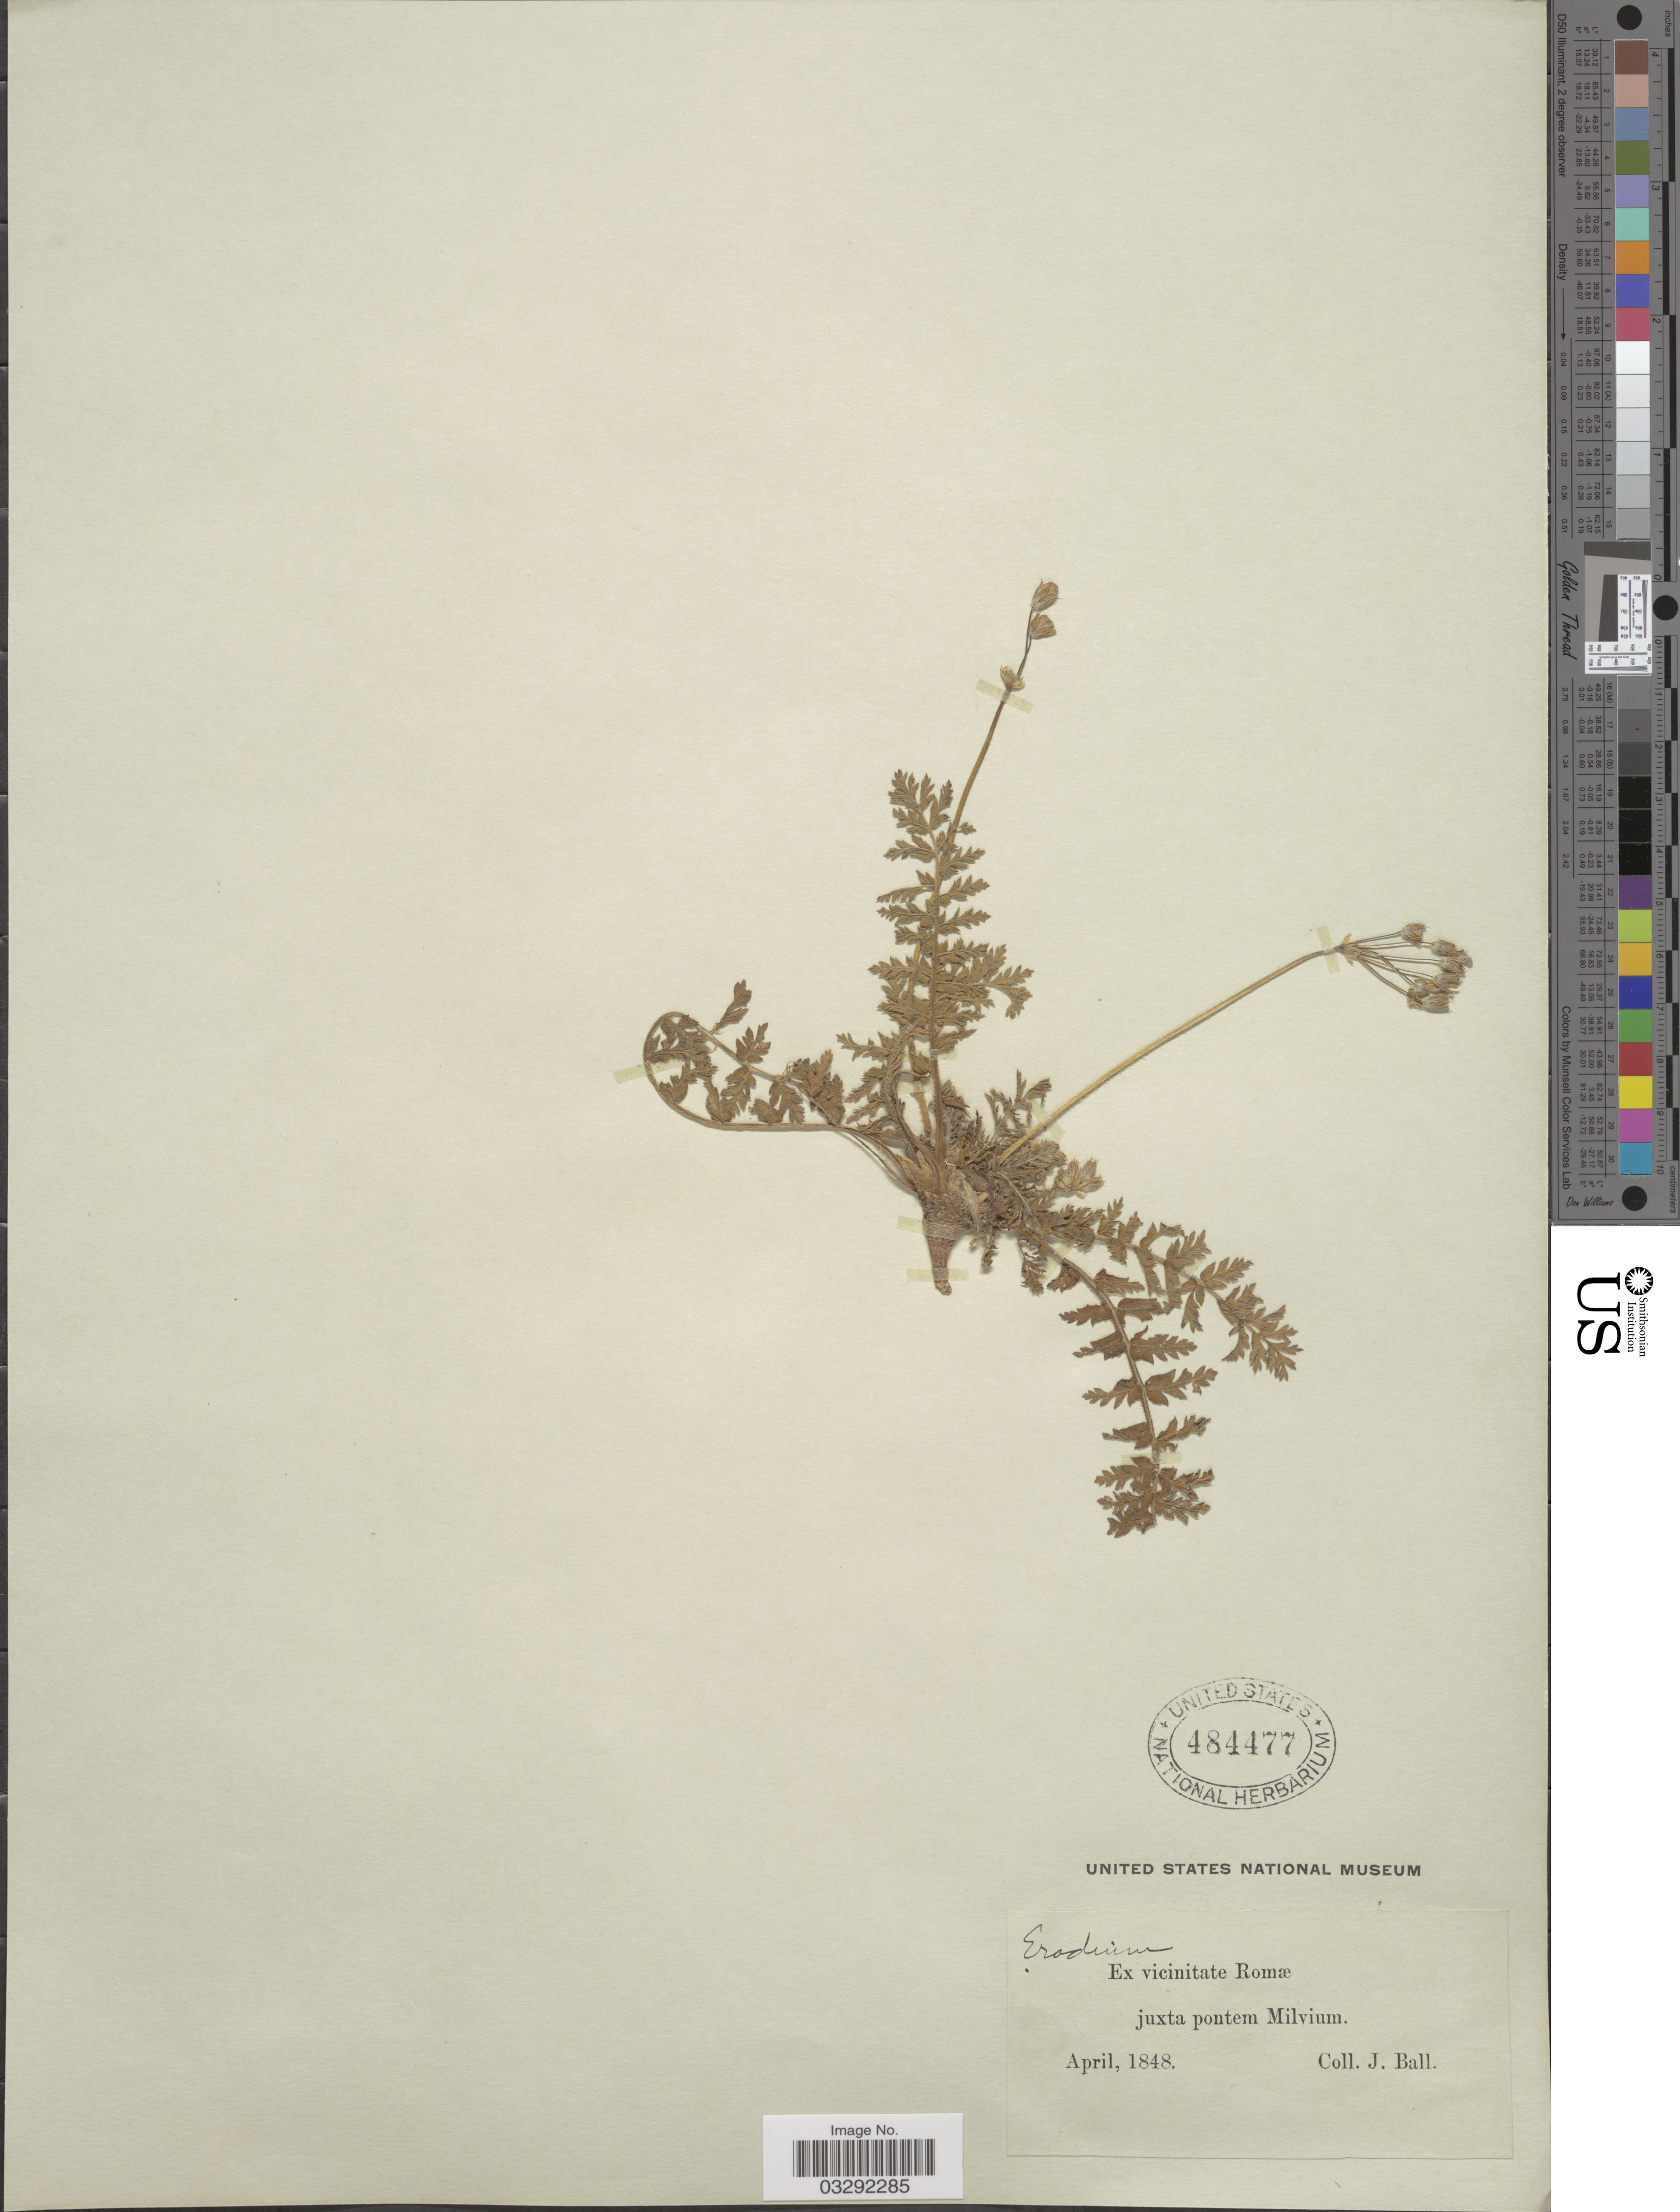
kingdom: Plantae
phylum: Tracheophyta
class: Magnoliopsida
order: Geraniales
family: Geraniaceae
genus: Erodium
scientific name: Erodium cicutarium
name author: (L.) L'Hér.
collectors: J. Ball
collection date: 1848-04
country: Italy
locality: Ex vicinitate Romæ juxta pontem Milvium.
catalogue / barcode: US 484477